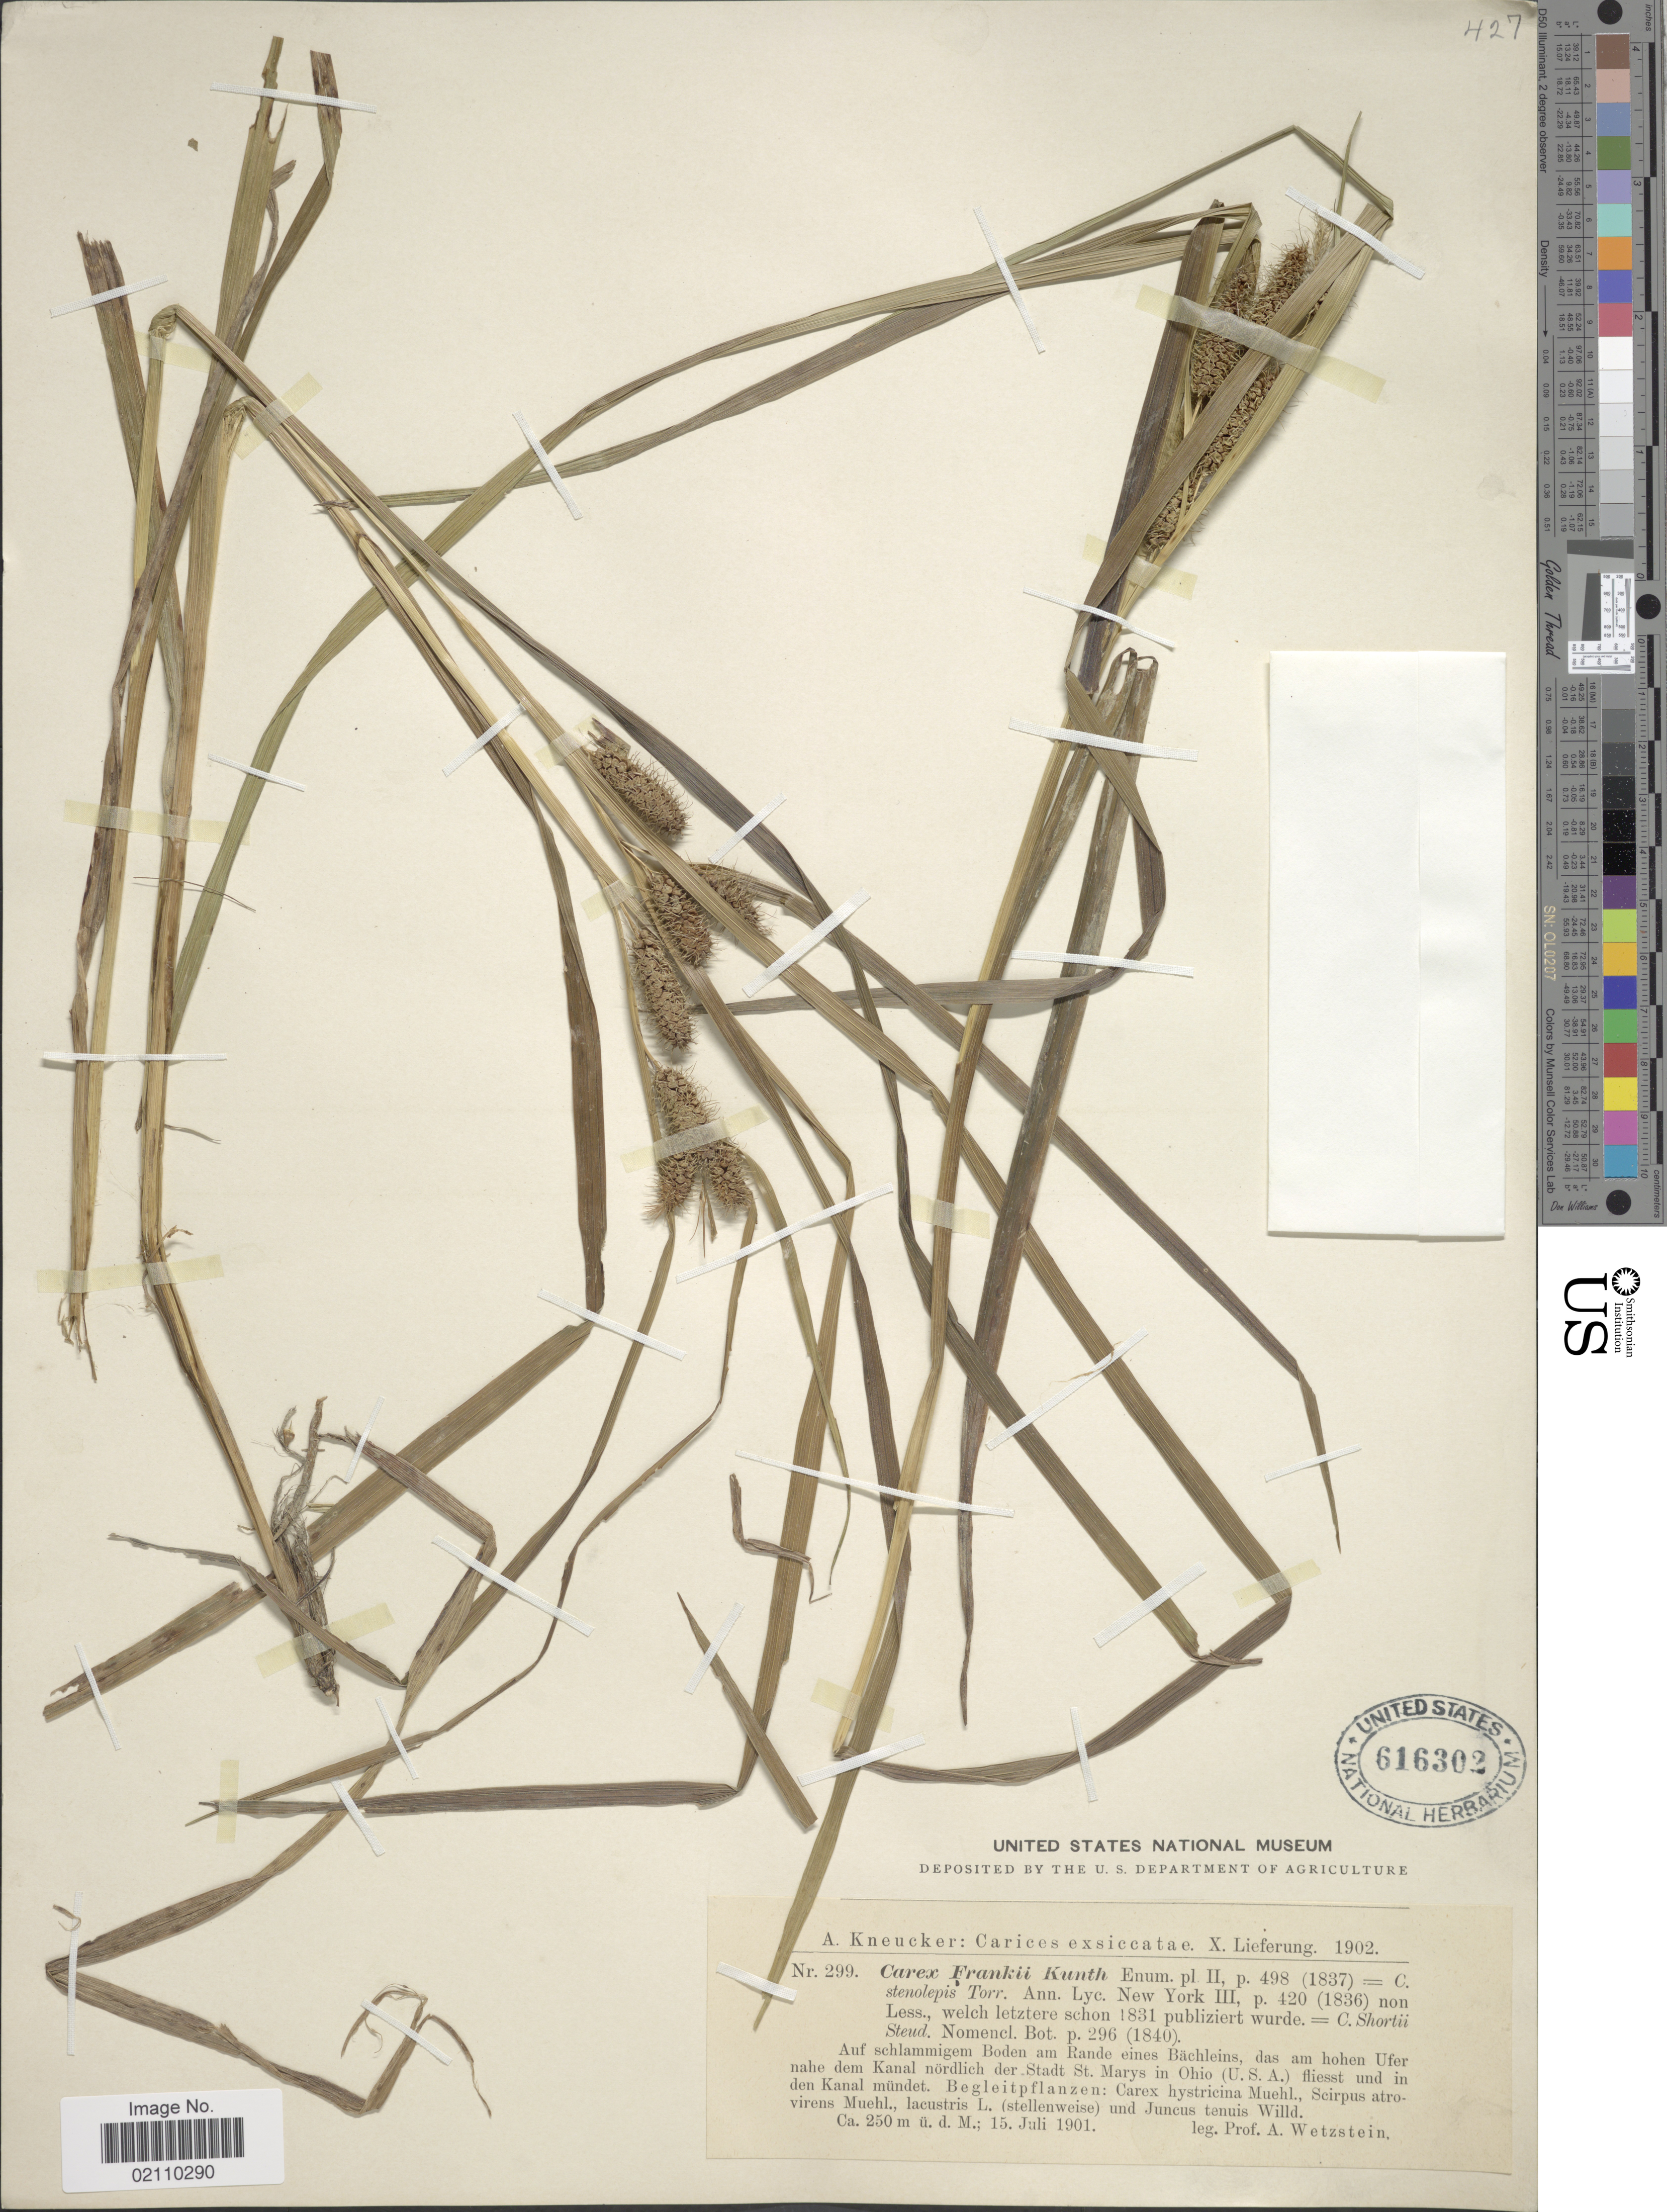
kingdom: Plantae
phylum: Tracheophyta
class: Liliopsida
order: Poales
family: Cyperaceae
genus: Carex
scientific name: Carex frankii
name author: Kunth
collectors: A. Wetzstein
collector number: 299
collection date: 1901-07-15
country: United States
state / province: Ohio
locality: Aud schlammigem Boden am Rande eines Bachleins, das am hohen Ufer nahe dem Kanal nordlich der Stadt St. Marys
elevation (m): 250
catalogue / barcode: US 616302